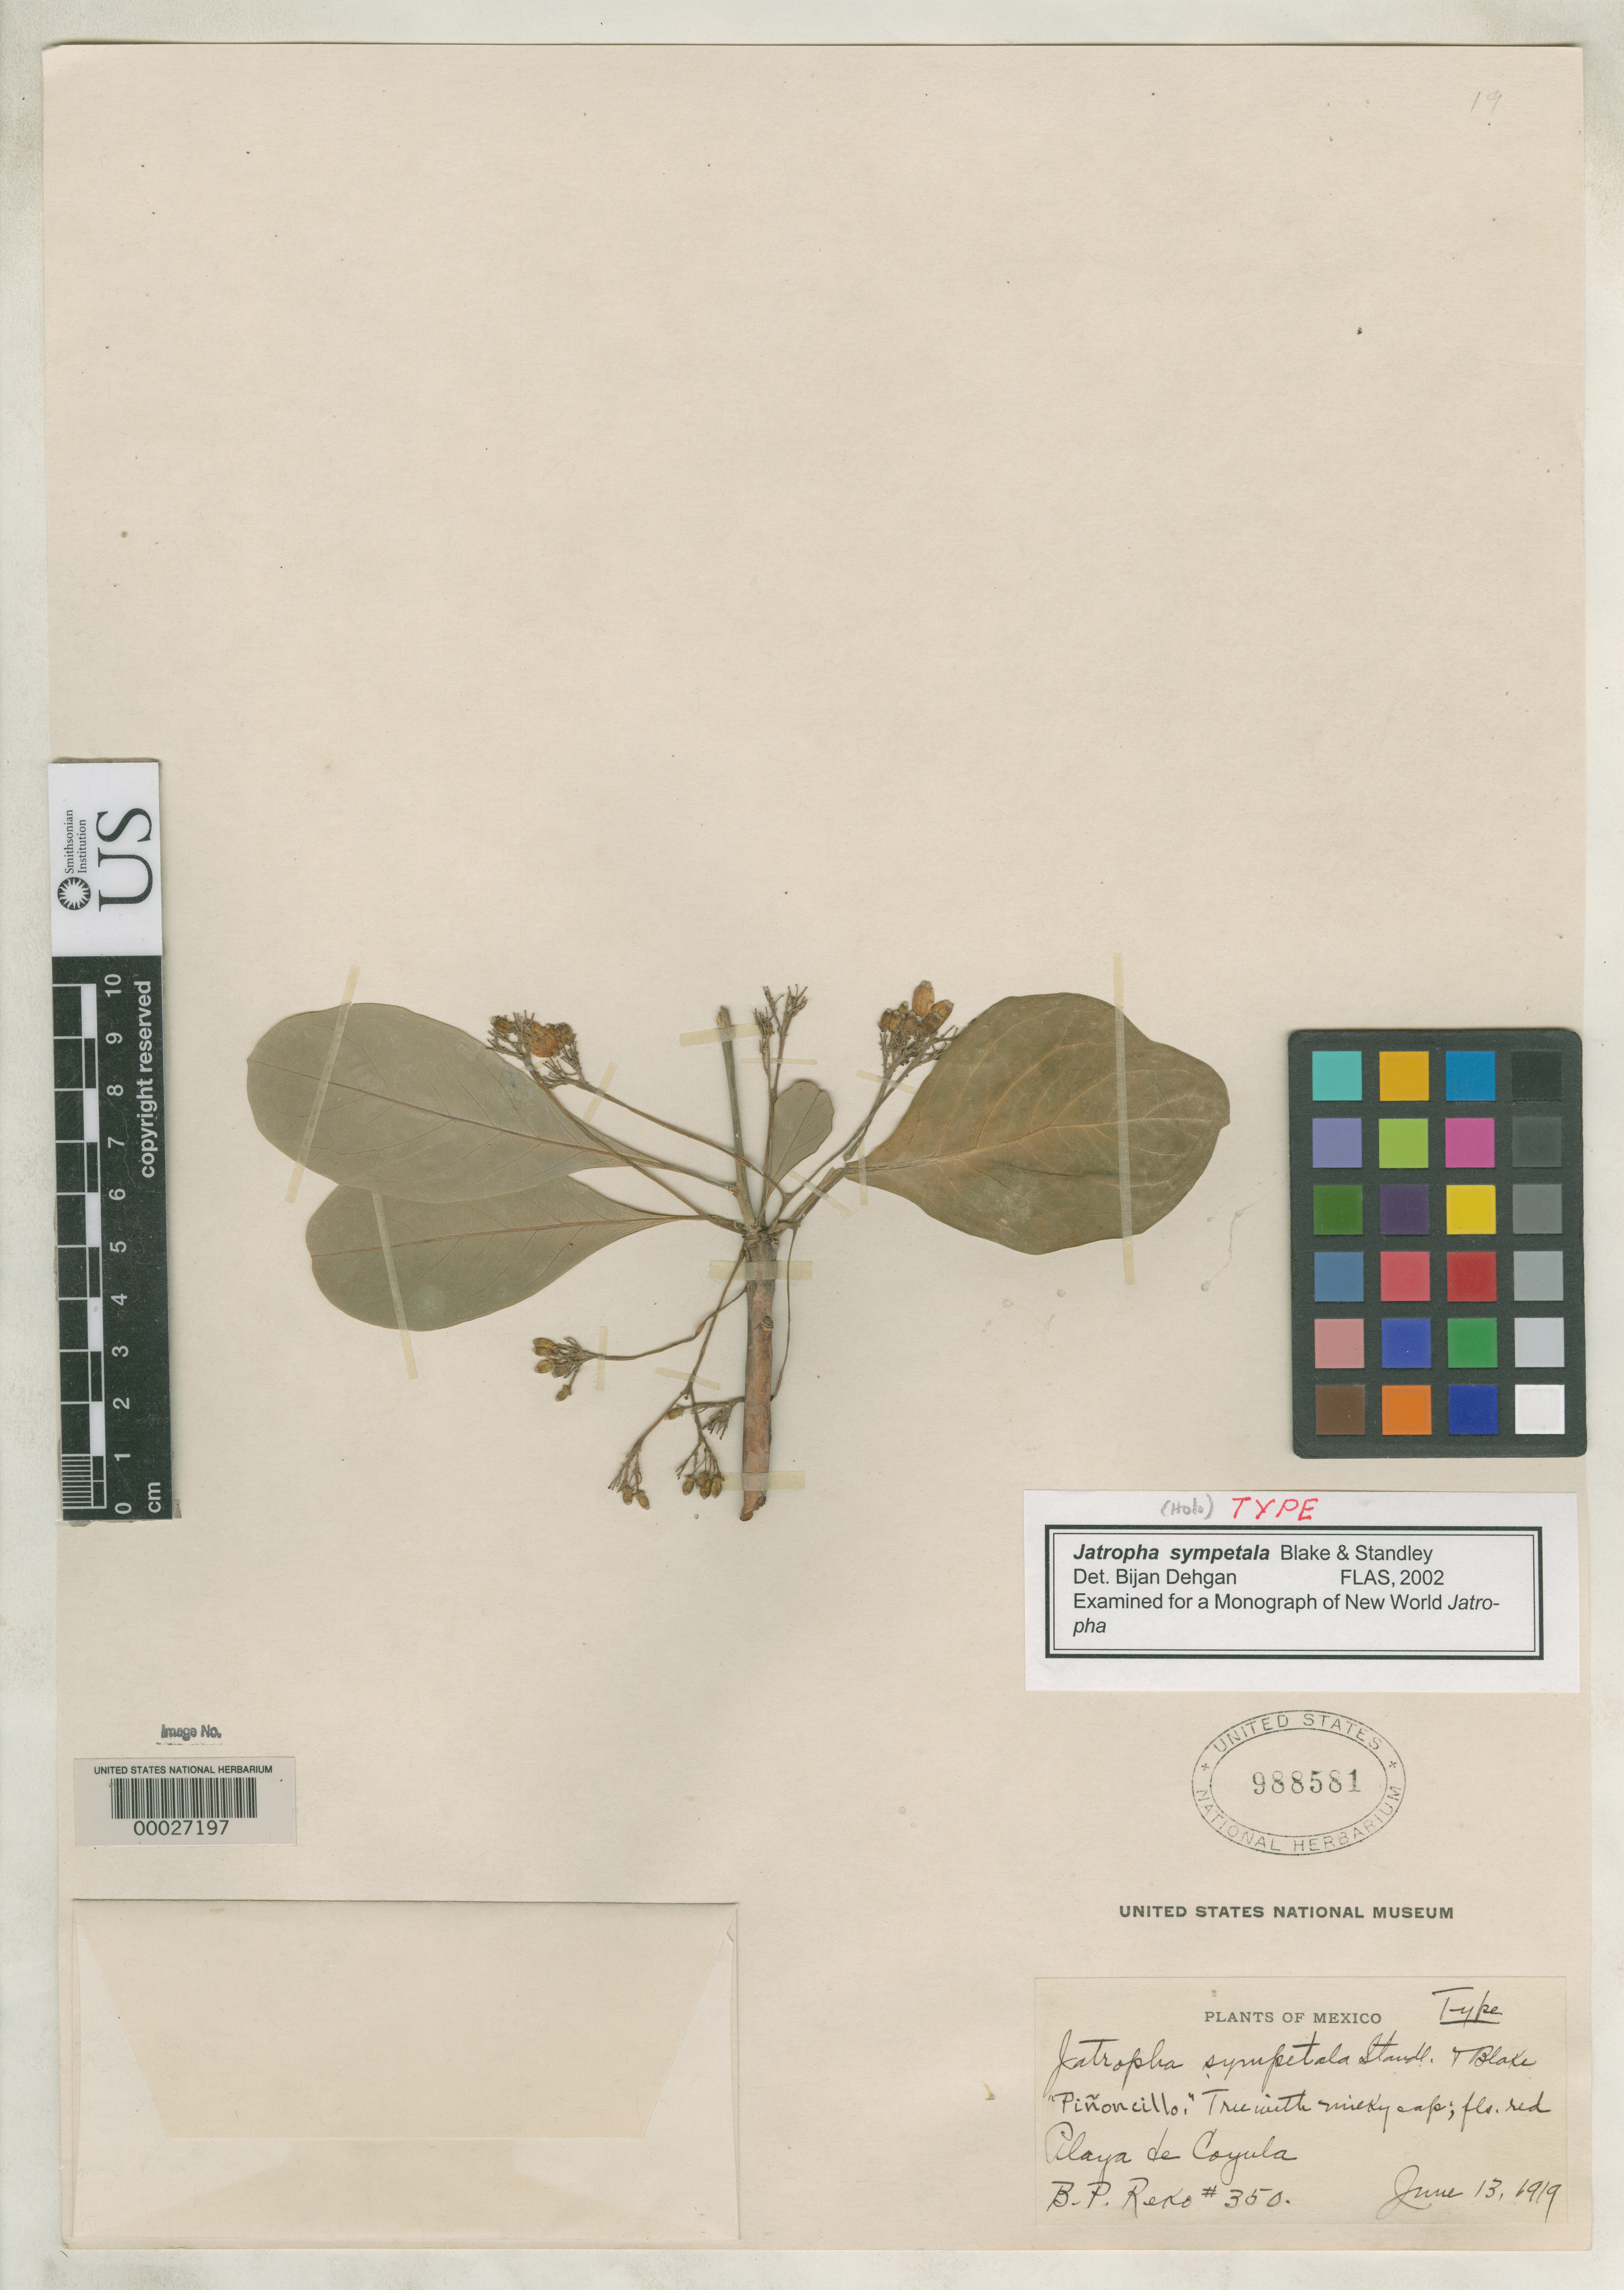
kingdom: Plantae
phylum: Tracheophyta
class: Magnoliopsida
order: Malpighiales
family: Euphorbiaceae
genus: Jatropha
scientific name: Jatropha sympetala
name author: Standl. & S.F. Blake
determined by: Dehgan, B.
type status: Holotype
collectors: B. P. Reko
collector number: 350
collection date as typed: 13 Jun 1919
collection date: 1919-06-13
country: Mexico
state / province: Oaxaca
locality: Playa de Coyula.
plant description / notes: Common name: "Piñoncillo"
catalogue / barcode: US 988581